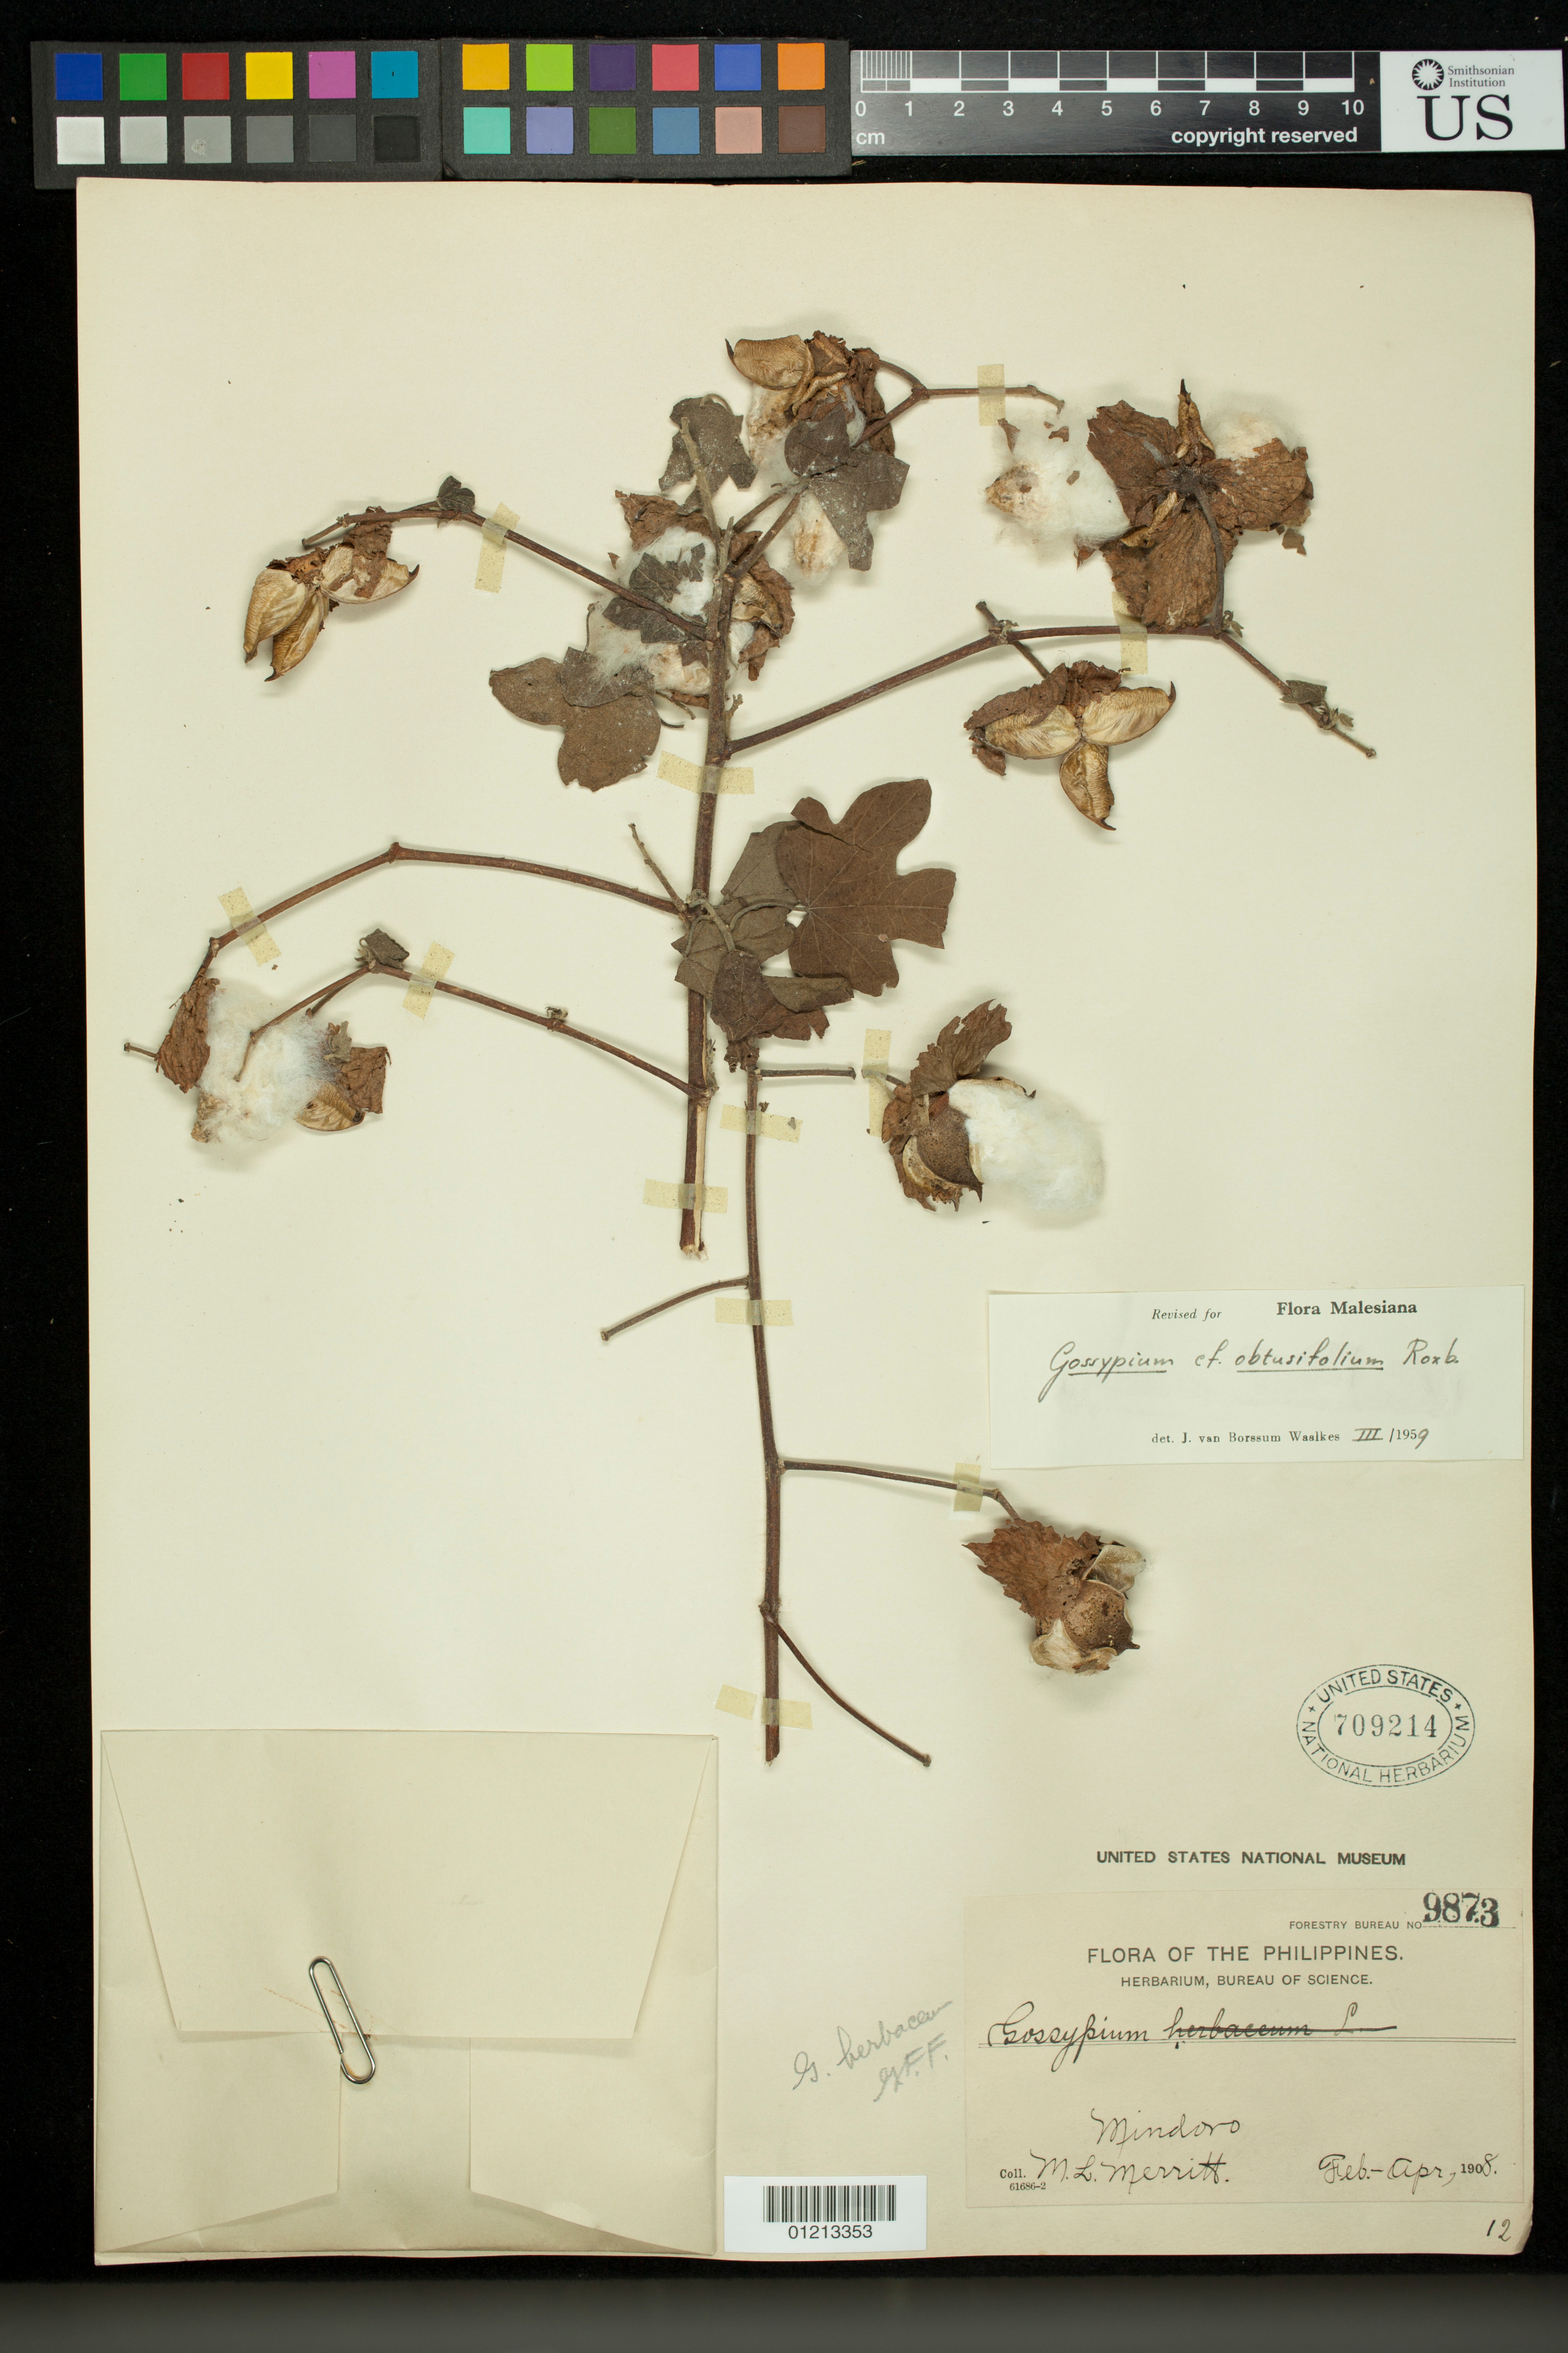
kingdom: Plantae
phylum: Tracheophyta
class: Magnoliopsida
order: Malvales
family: Malvaceae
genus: Gossypium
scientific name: Gossypium obtusifolium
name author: Roxb.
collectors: M. L. Merritt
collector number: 9873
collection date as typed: Feb 1908 to -- Apr 1908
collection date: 1908-02/1908-04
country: Philippines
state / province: Mimaropa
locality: Mindoro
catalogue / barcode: US 709214